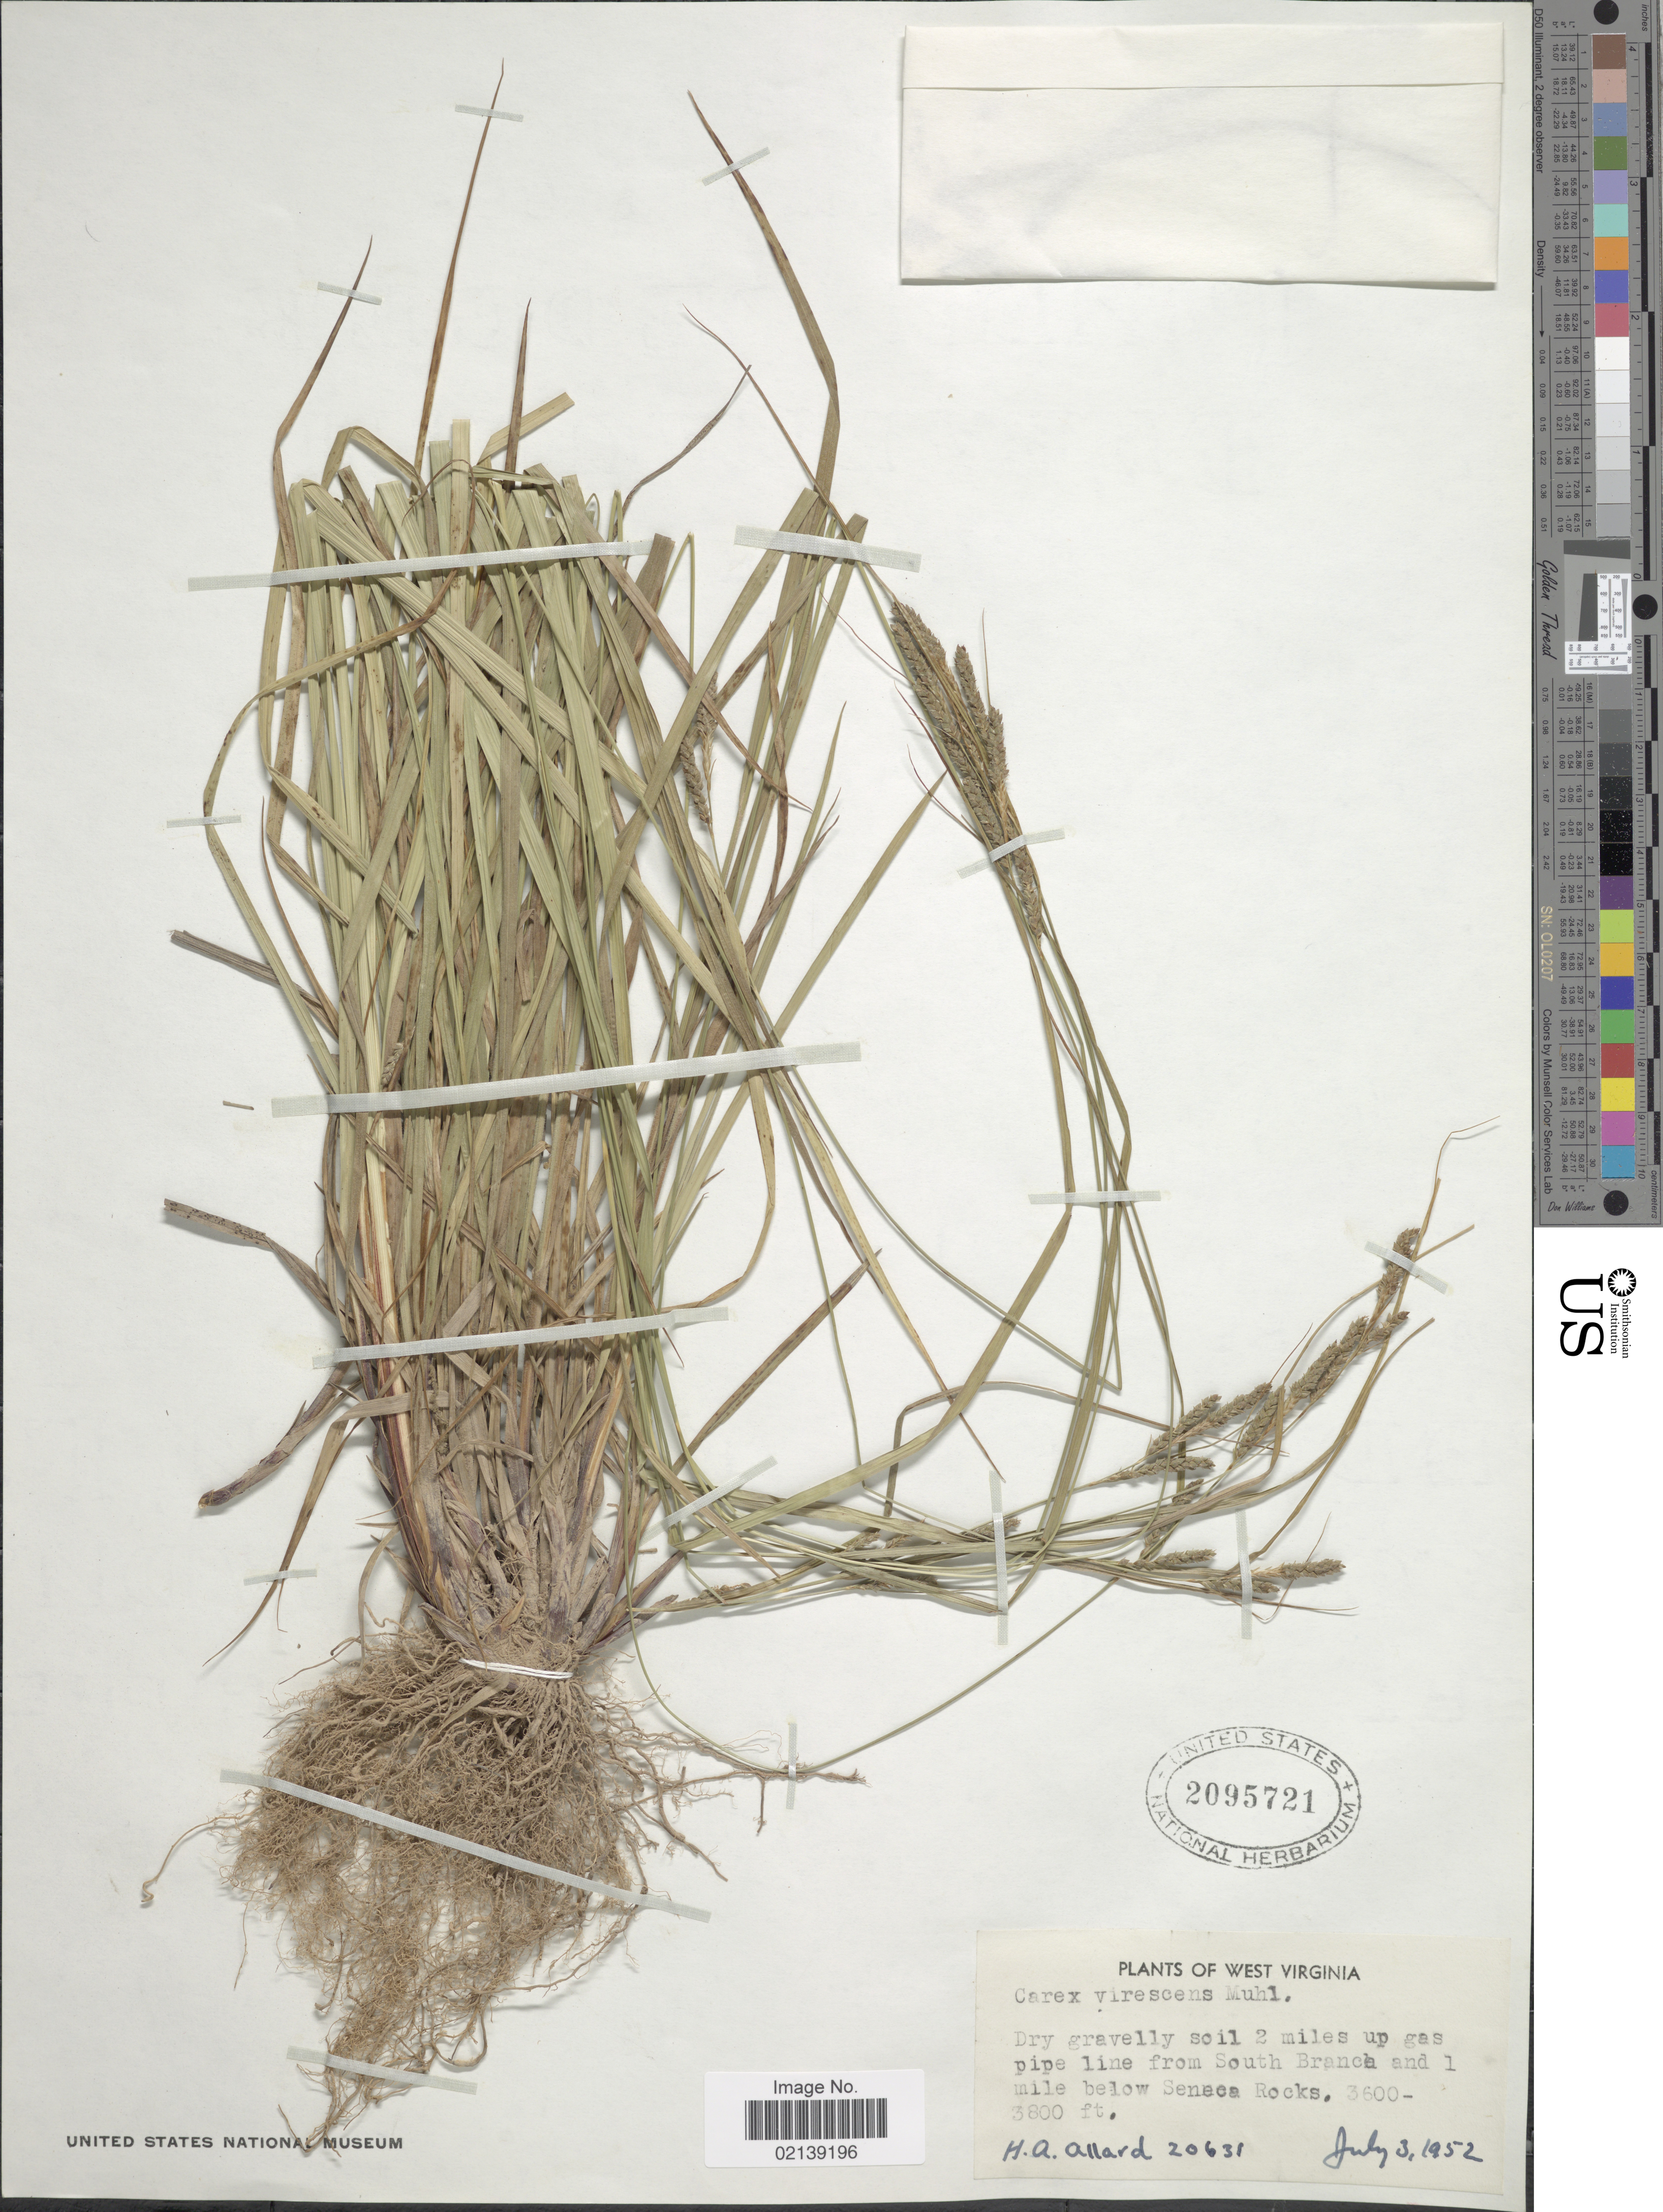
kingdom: Plantae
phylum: Tracheophyta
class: Liliopsida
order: Poales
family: Cyperaceae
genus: Carex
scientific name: Carex virescens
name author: Muhl. ex Willd.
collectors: H. A. Allard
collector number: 20631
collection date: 1952-07-03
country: United States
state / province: Washington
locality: Dry gravelly soil 2 miles up gas pipe line from South Branch and 1 mile below Seneca Rocks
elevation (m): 1158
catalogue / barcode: US 2095721